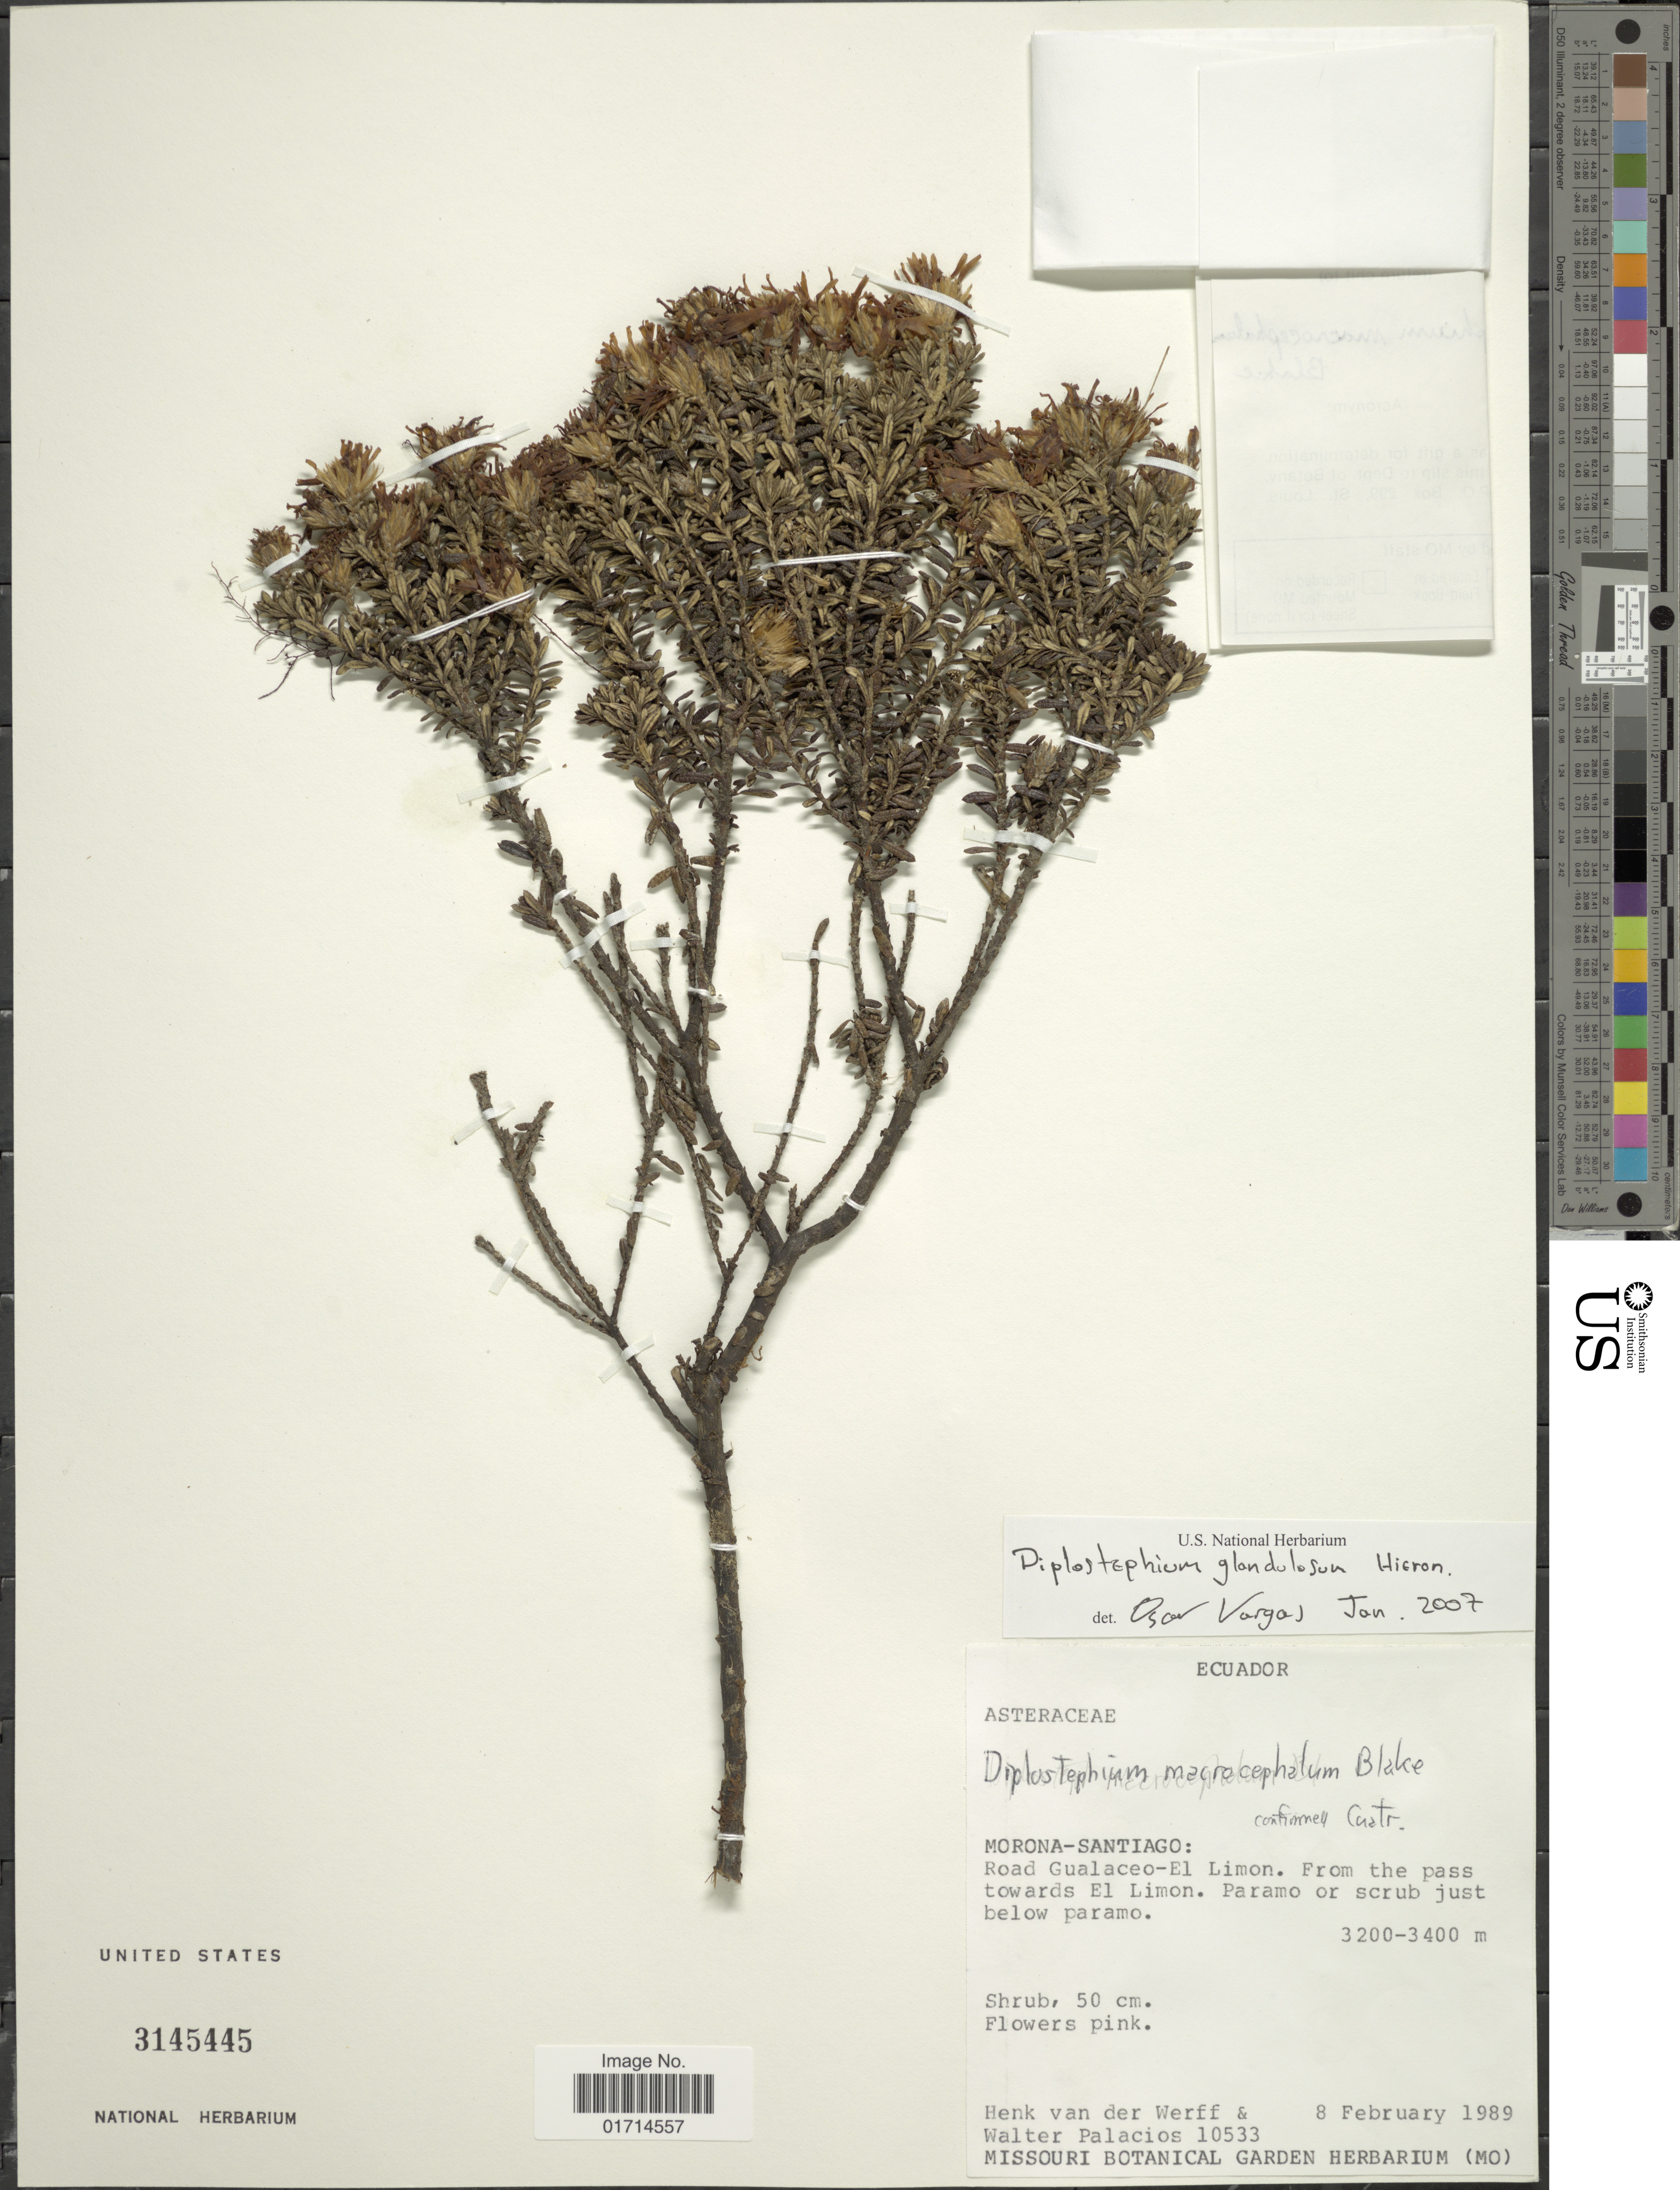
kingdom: Plantae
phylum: Tracheophyta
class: Magnoliopsida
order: Asterales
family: Asteraceae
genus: Diplostephium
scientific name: Diplostephium glandulosum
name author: Hieron.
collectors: H. van der Werff & W. Palacios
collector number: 10533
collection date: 1989-02-08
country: Ecuador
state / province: Morona-Santiago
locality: Road Gualaceo- El Limon, from the pass towards El Limon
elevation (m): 3200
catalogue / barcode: US 3145445